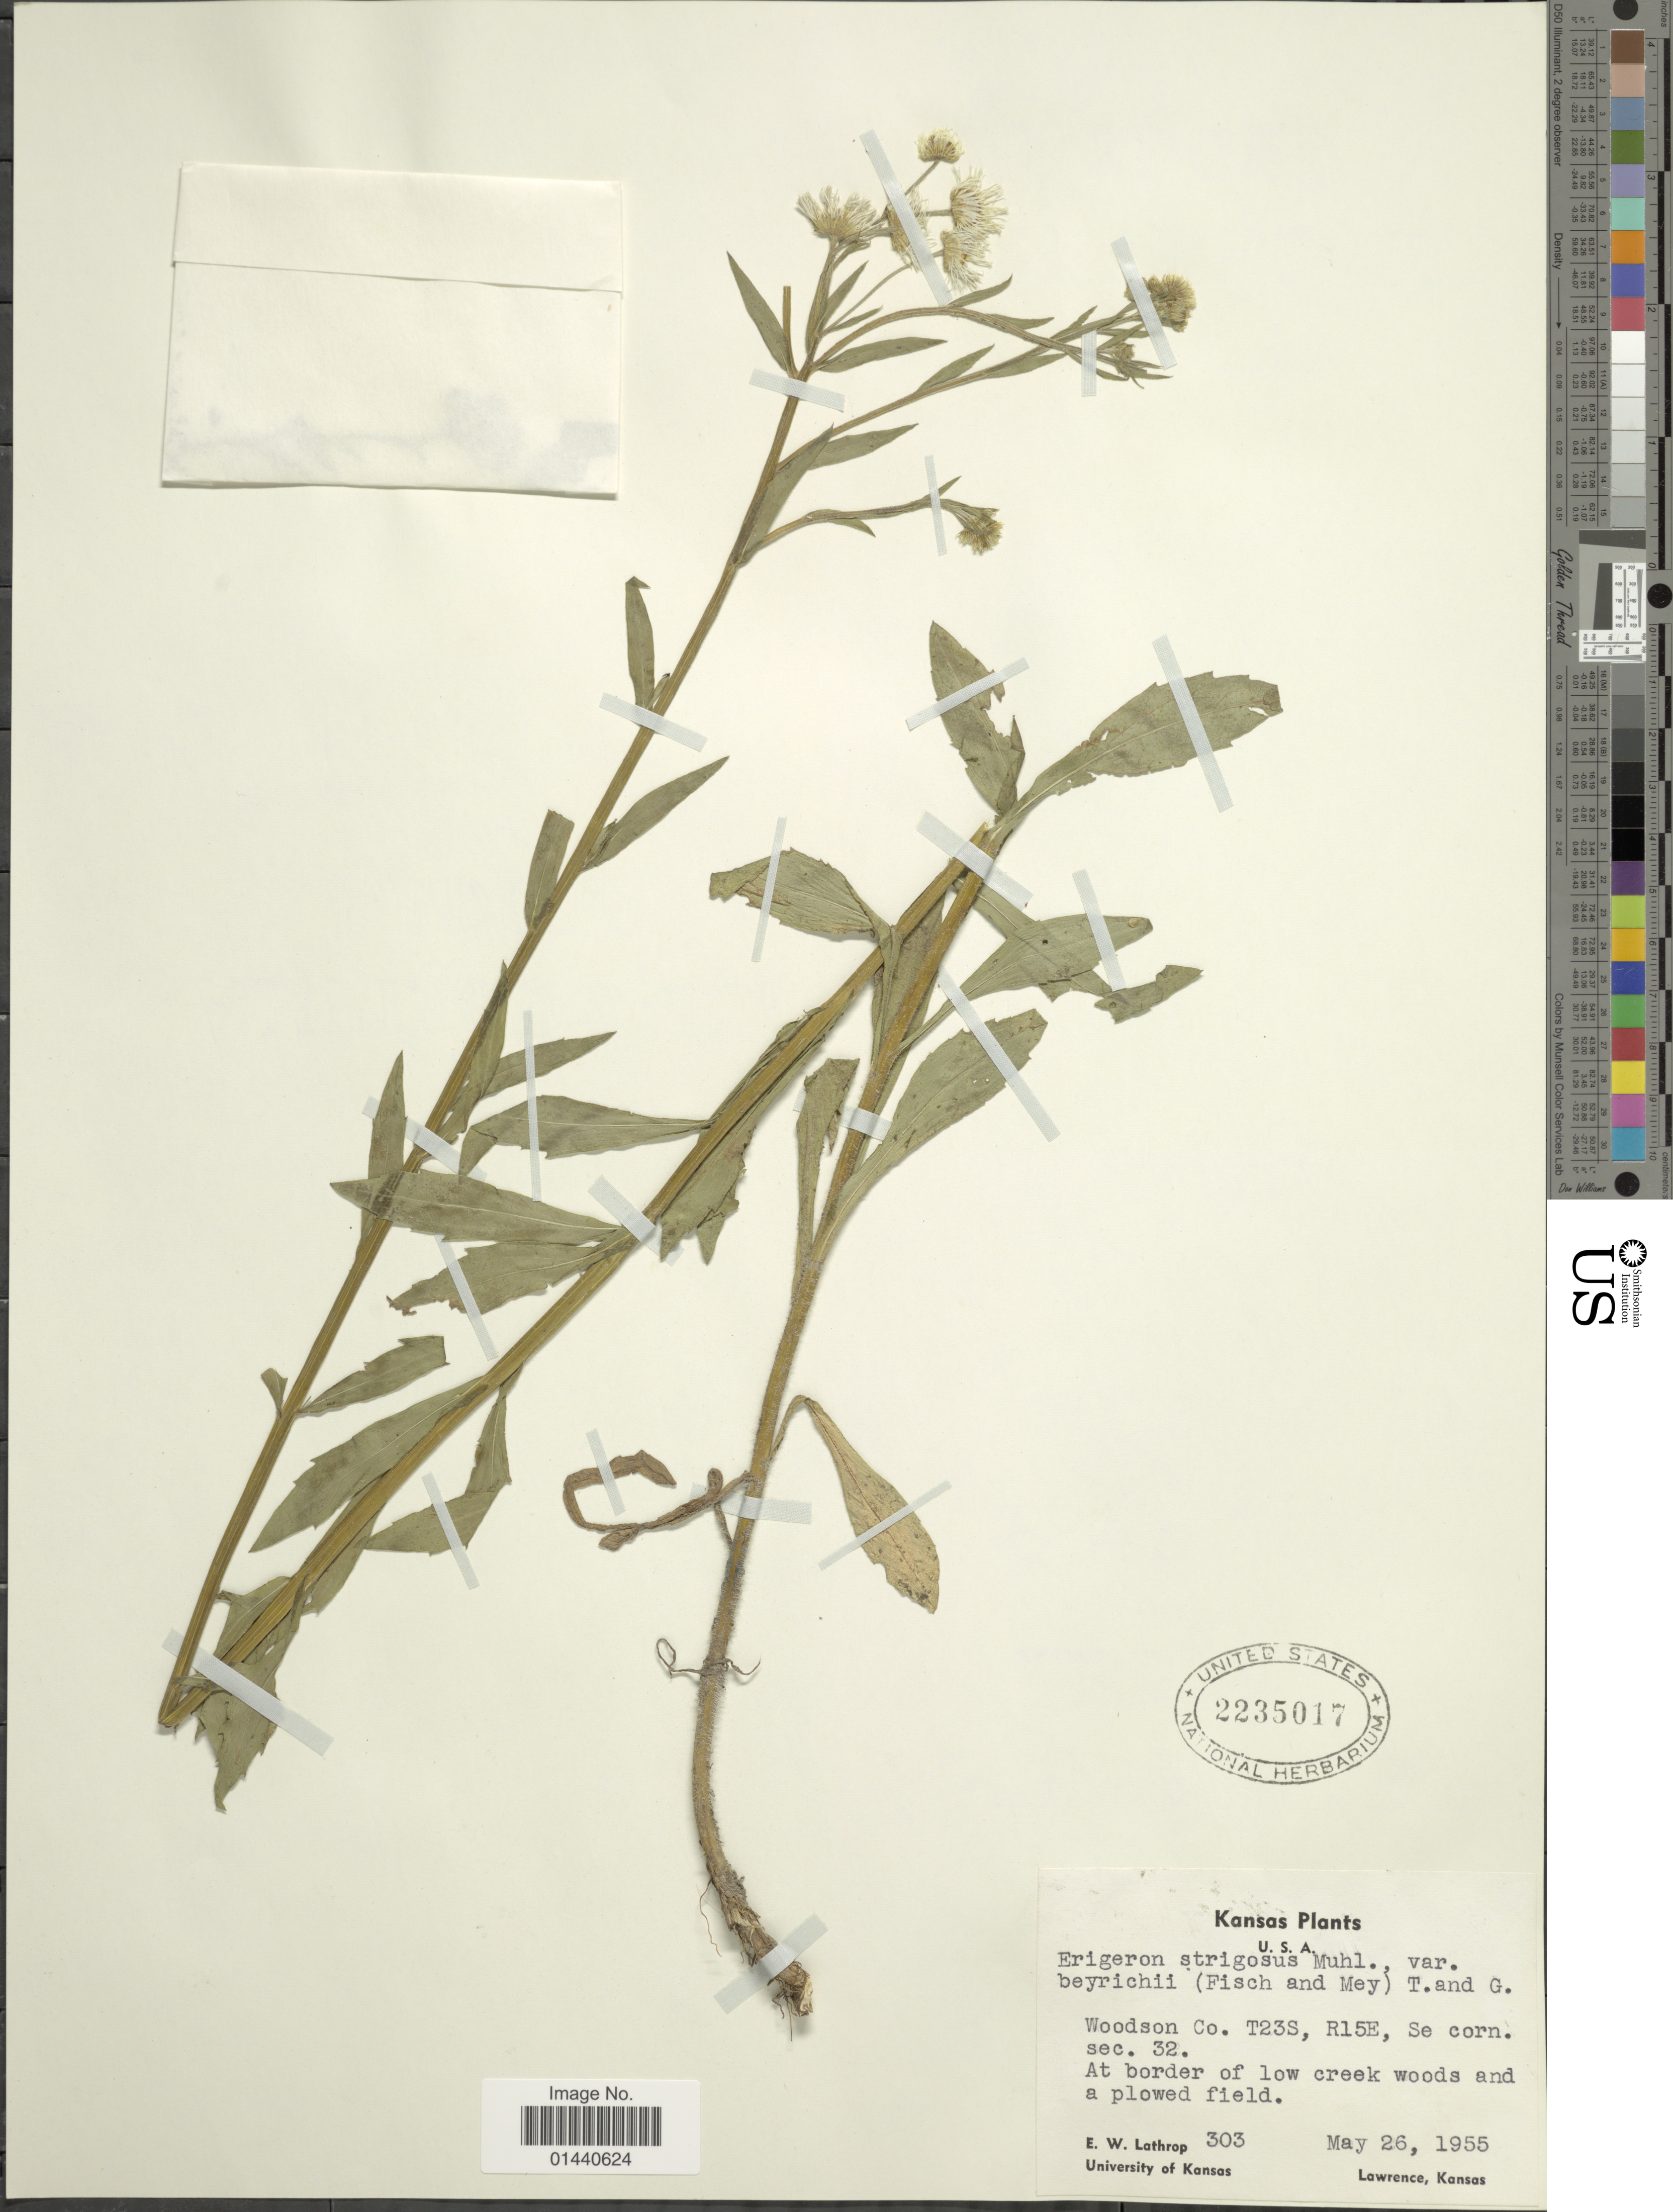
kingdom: Plantae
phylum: Tracheophyta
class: Magnoliopsida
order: Asterales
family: Asteraceae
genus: Erigeron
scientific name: Erigeron strigosus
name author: Muhl. ex Willd.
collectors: E. W. Lathrop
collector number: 303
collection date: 1955-05-26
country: United States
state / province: Kansas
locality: U.S.A. Woodson Co. T23S, R15E, Se corn. sec 32.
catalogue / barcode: US 2235017